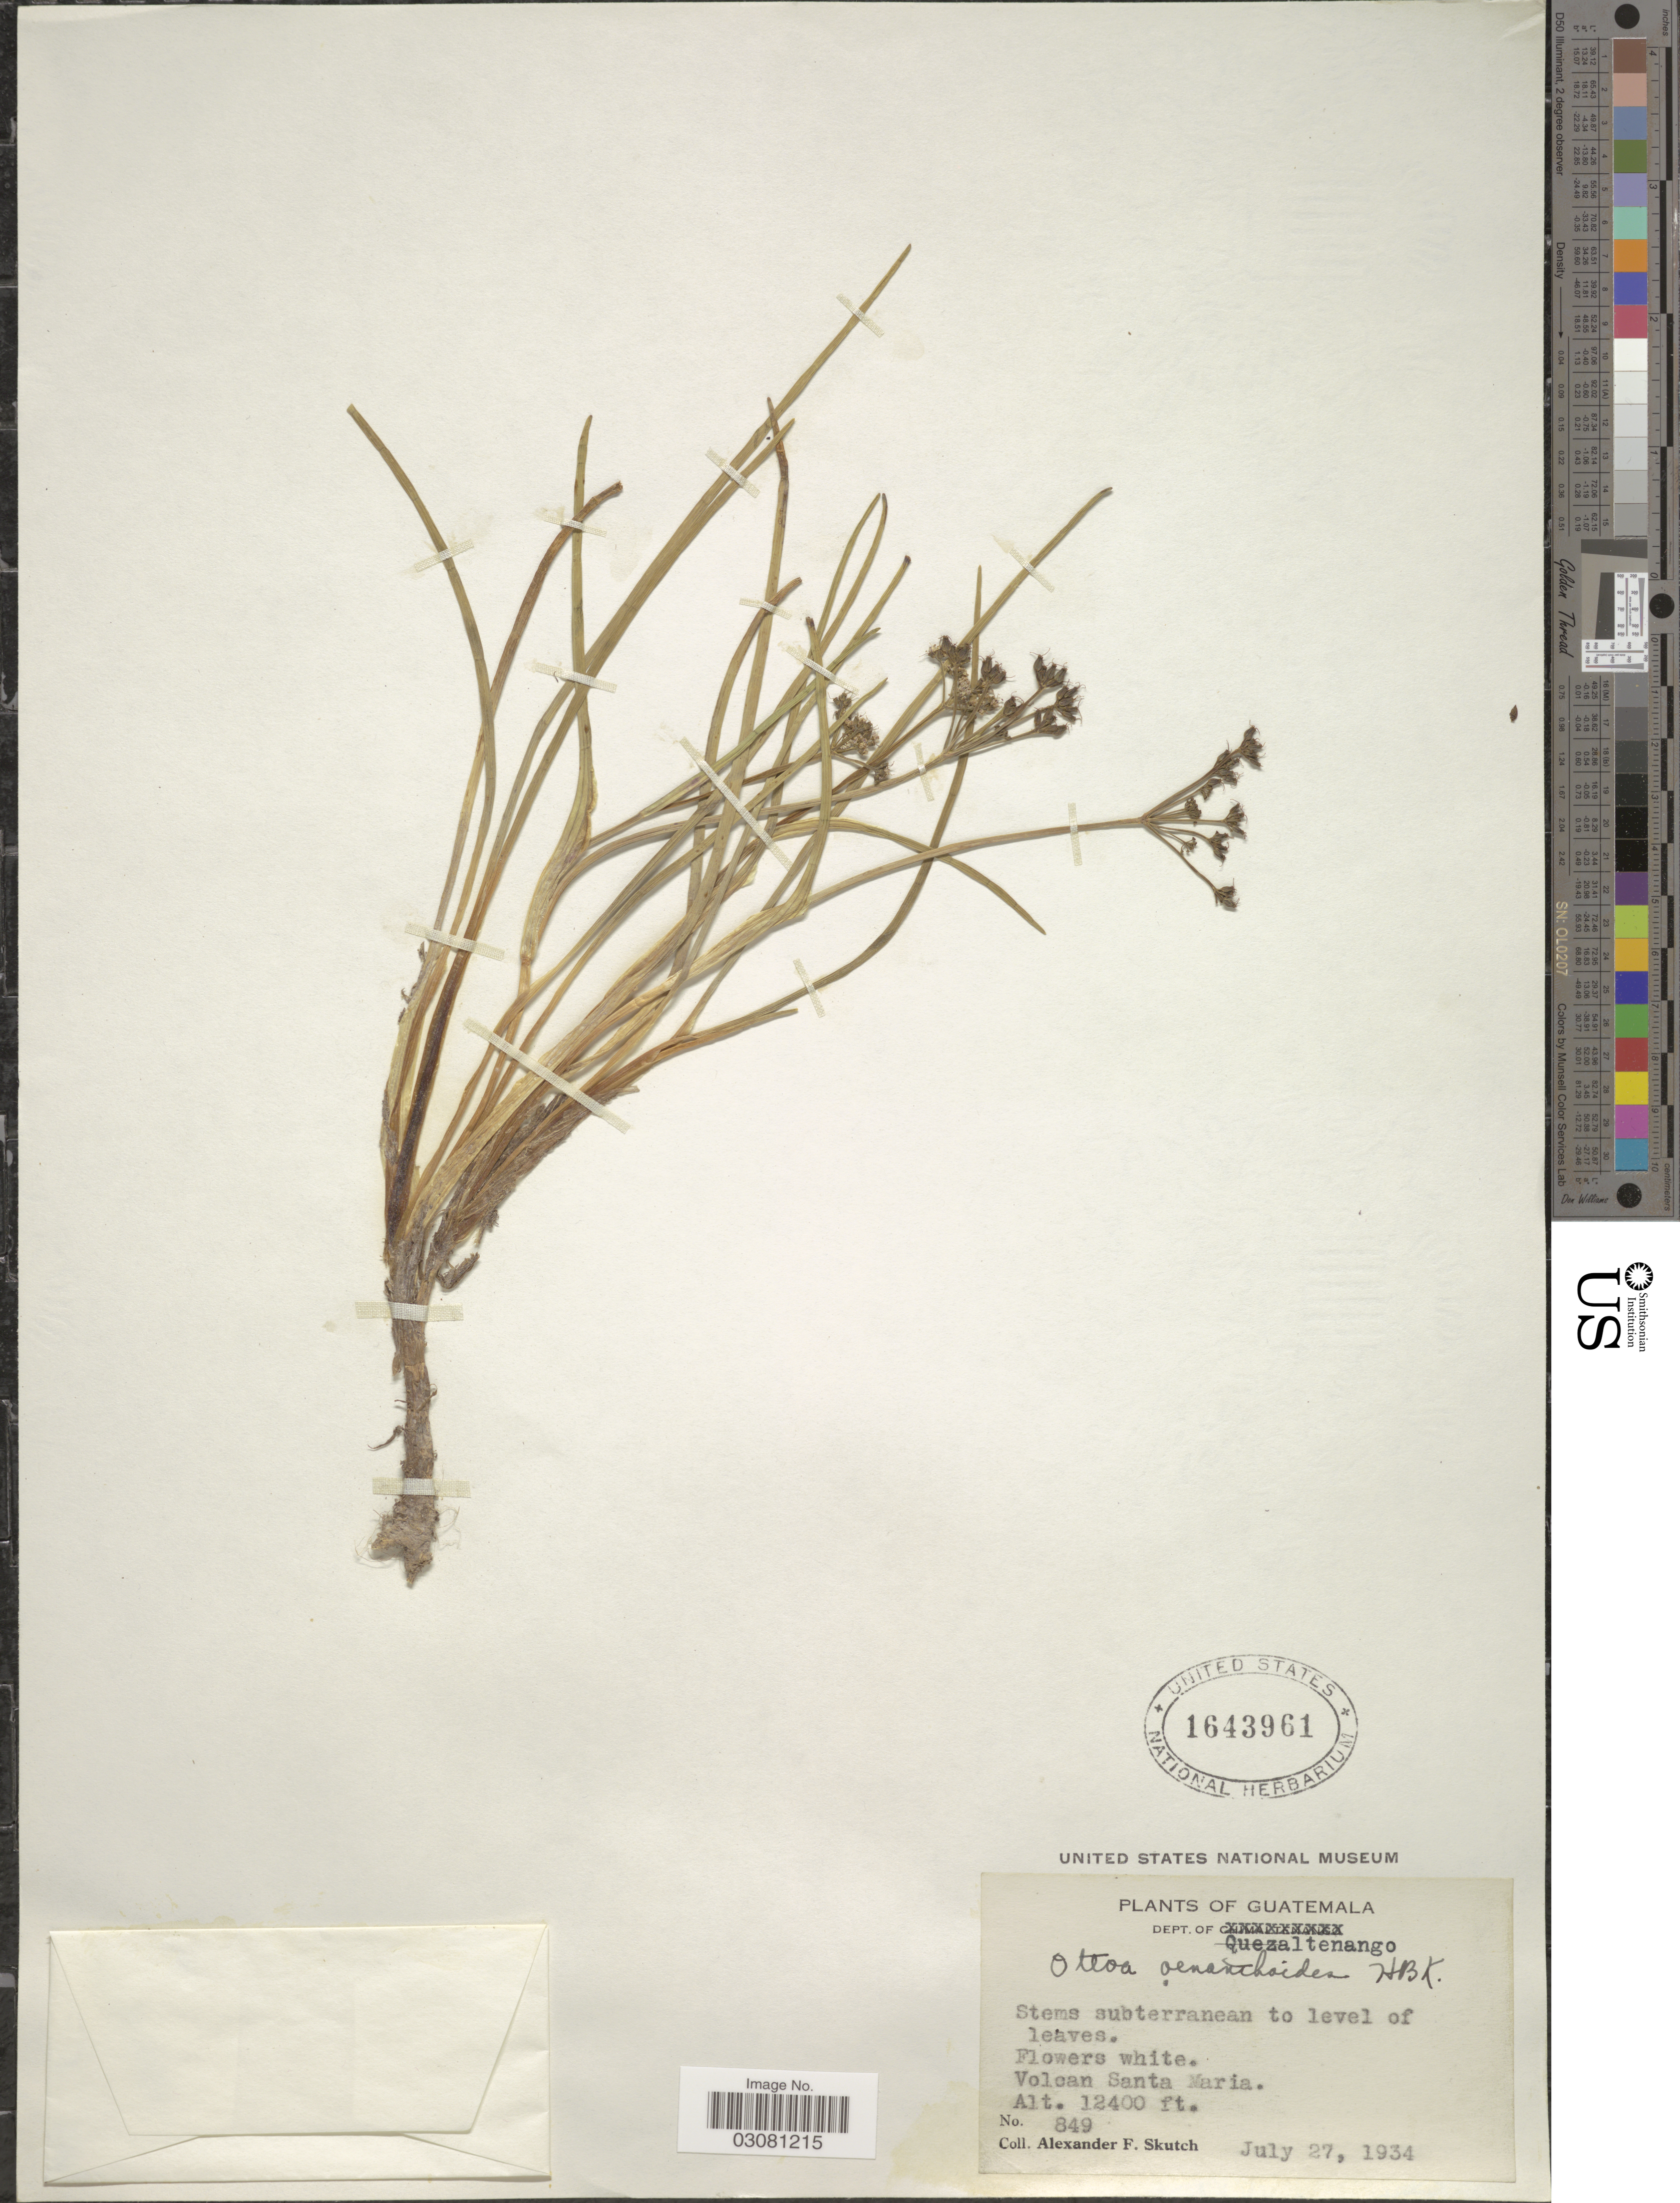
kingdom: Plantae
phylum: Tracheophyta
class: Magnoliopsida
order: Apiales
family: Apiaceae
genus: Ottoa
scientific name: Ottoa oenanthoides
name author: Kunth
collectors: A. F. Skutch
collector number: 849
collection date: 1934-07-27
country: Guatemala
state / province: Quetzaltenango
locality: Dept. of Quezaltenango. Volcan Santa Maria.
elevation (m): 3780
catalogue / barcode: US 1643961